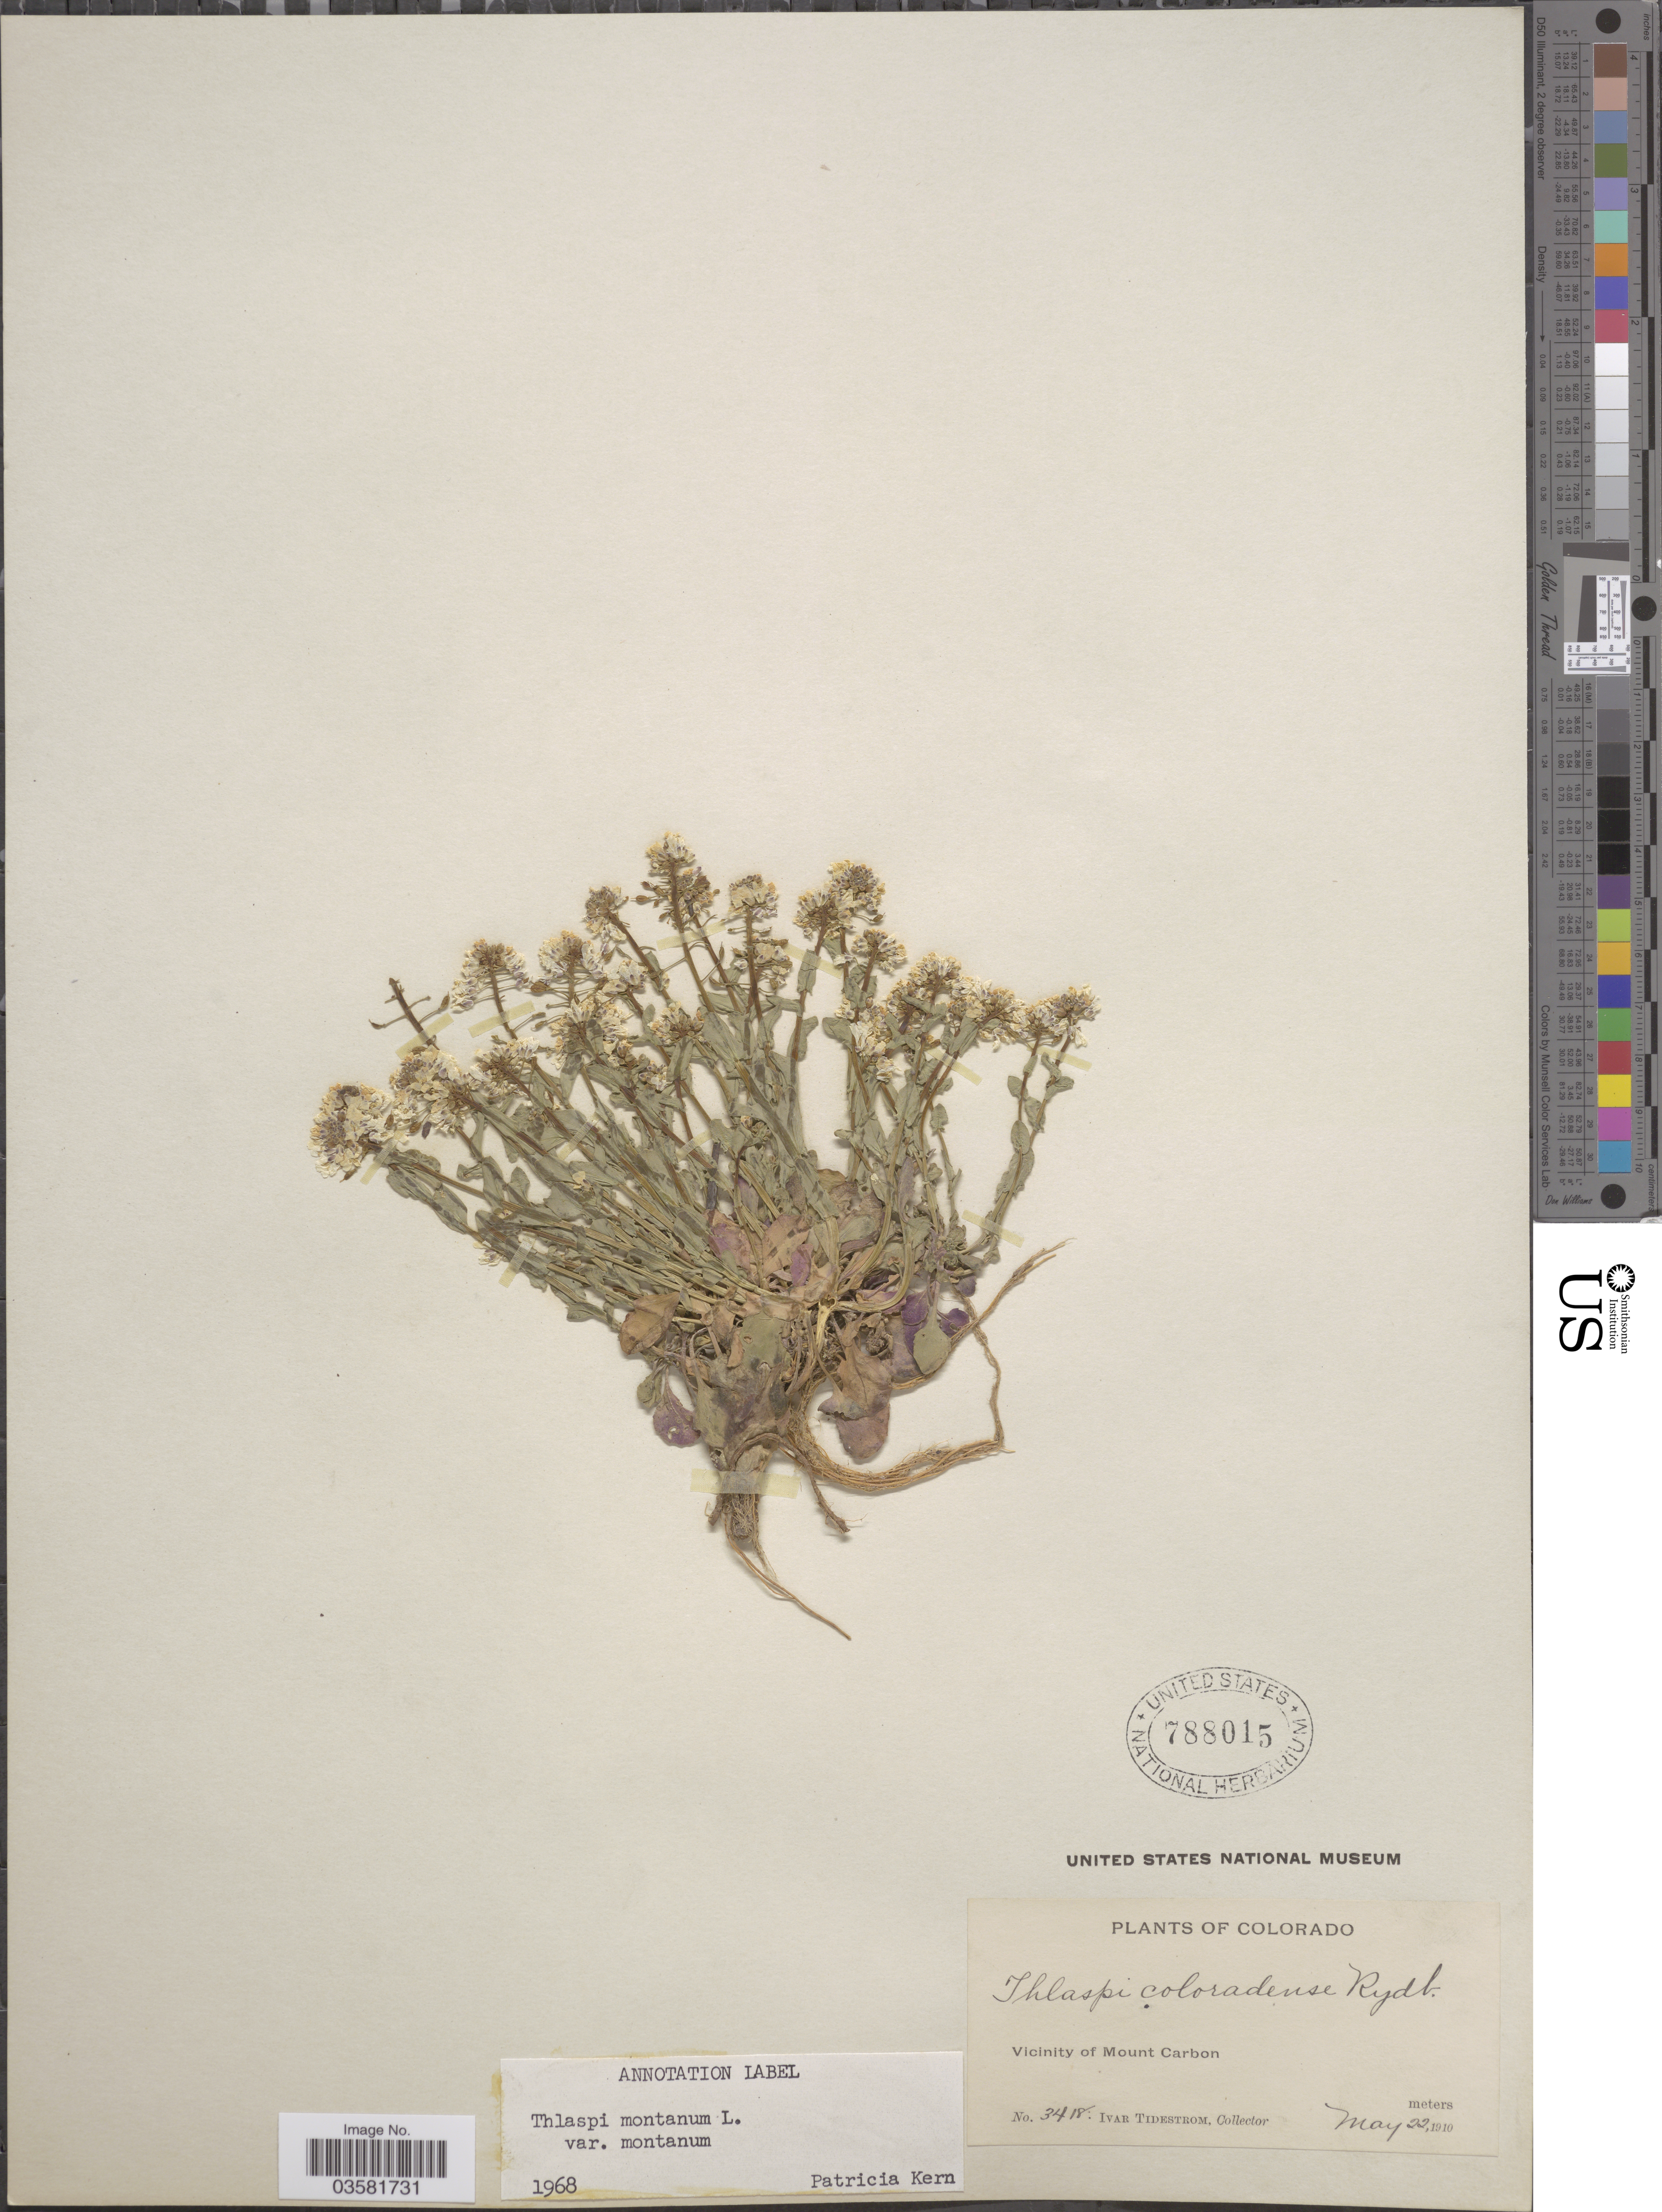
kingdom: Plantae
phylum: Tracheophyta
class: Magnoliopsida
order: Brassicales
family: Brassicaceae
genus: Thlaspi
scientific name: Thlaspi montanum var. montanum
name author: L.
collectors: I. F. Tidestrom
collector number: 3418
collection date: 1910-05-22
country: United States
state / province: Colorado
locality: Vicinity of Mount Carbon.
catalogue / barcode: US 788015